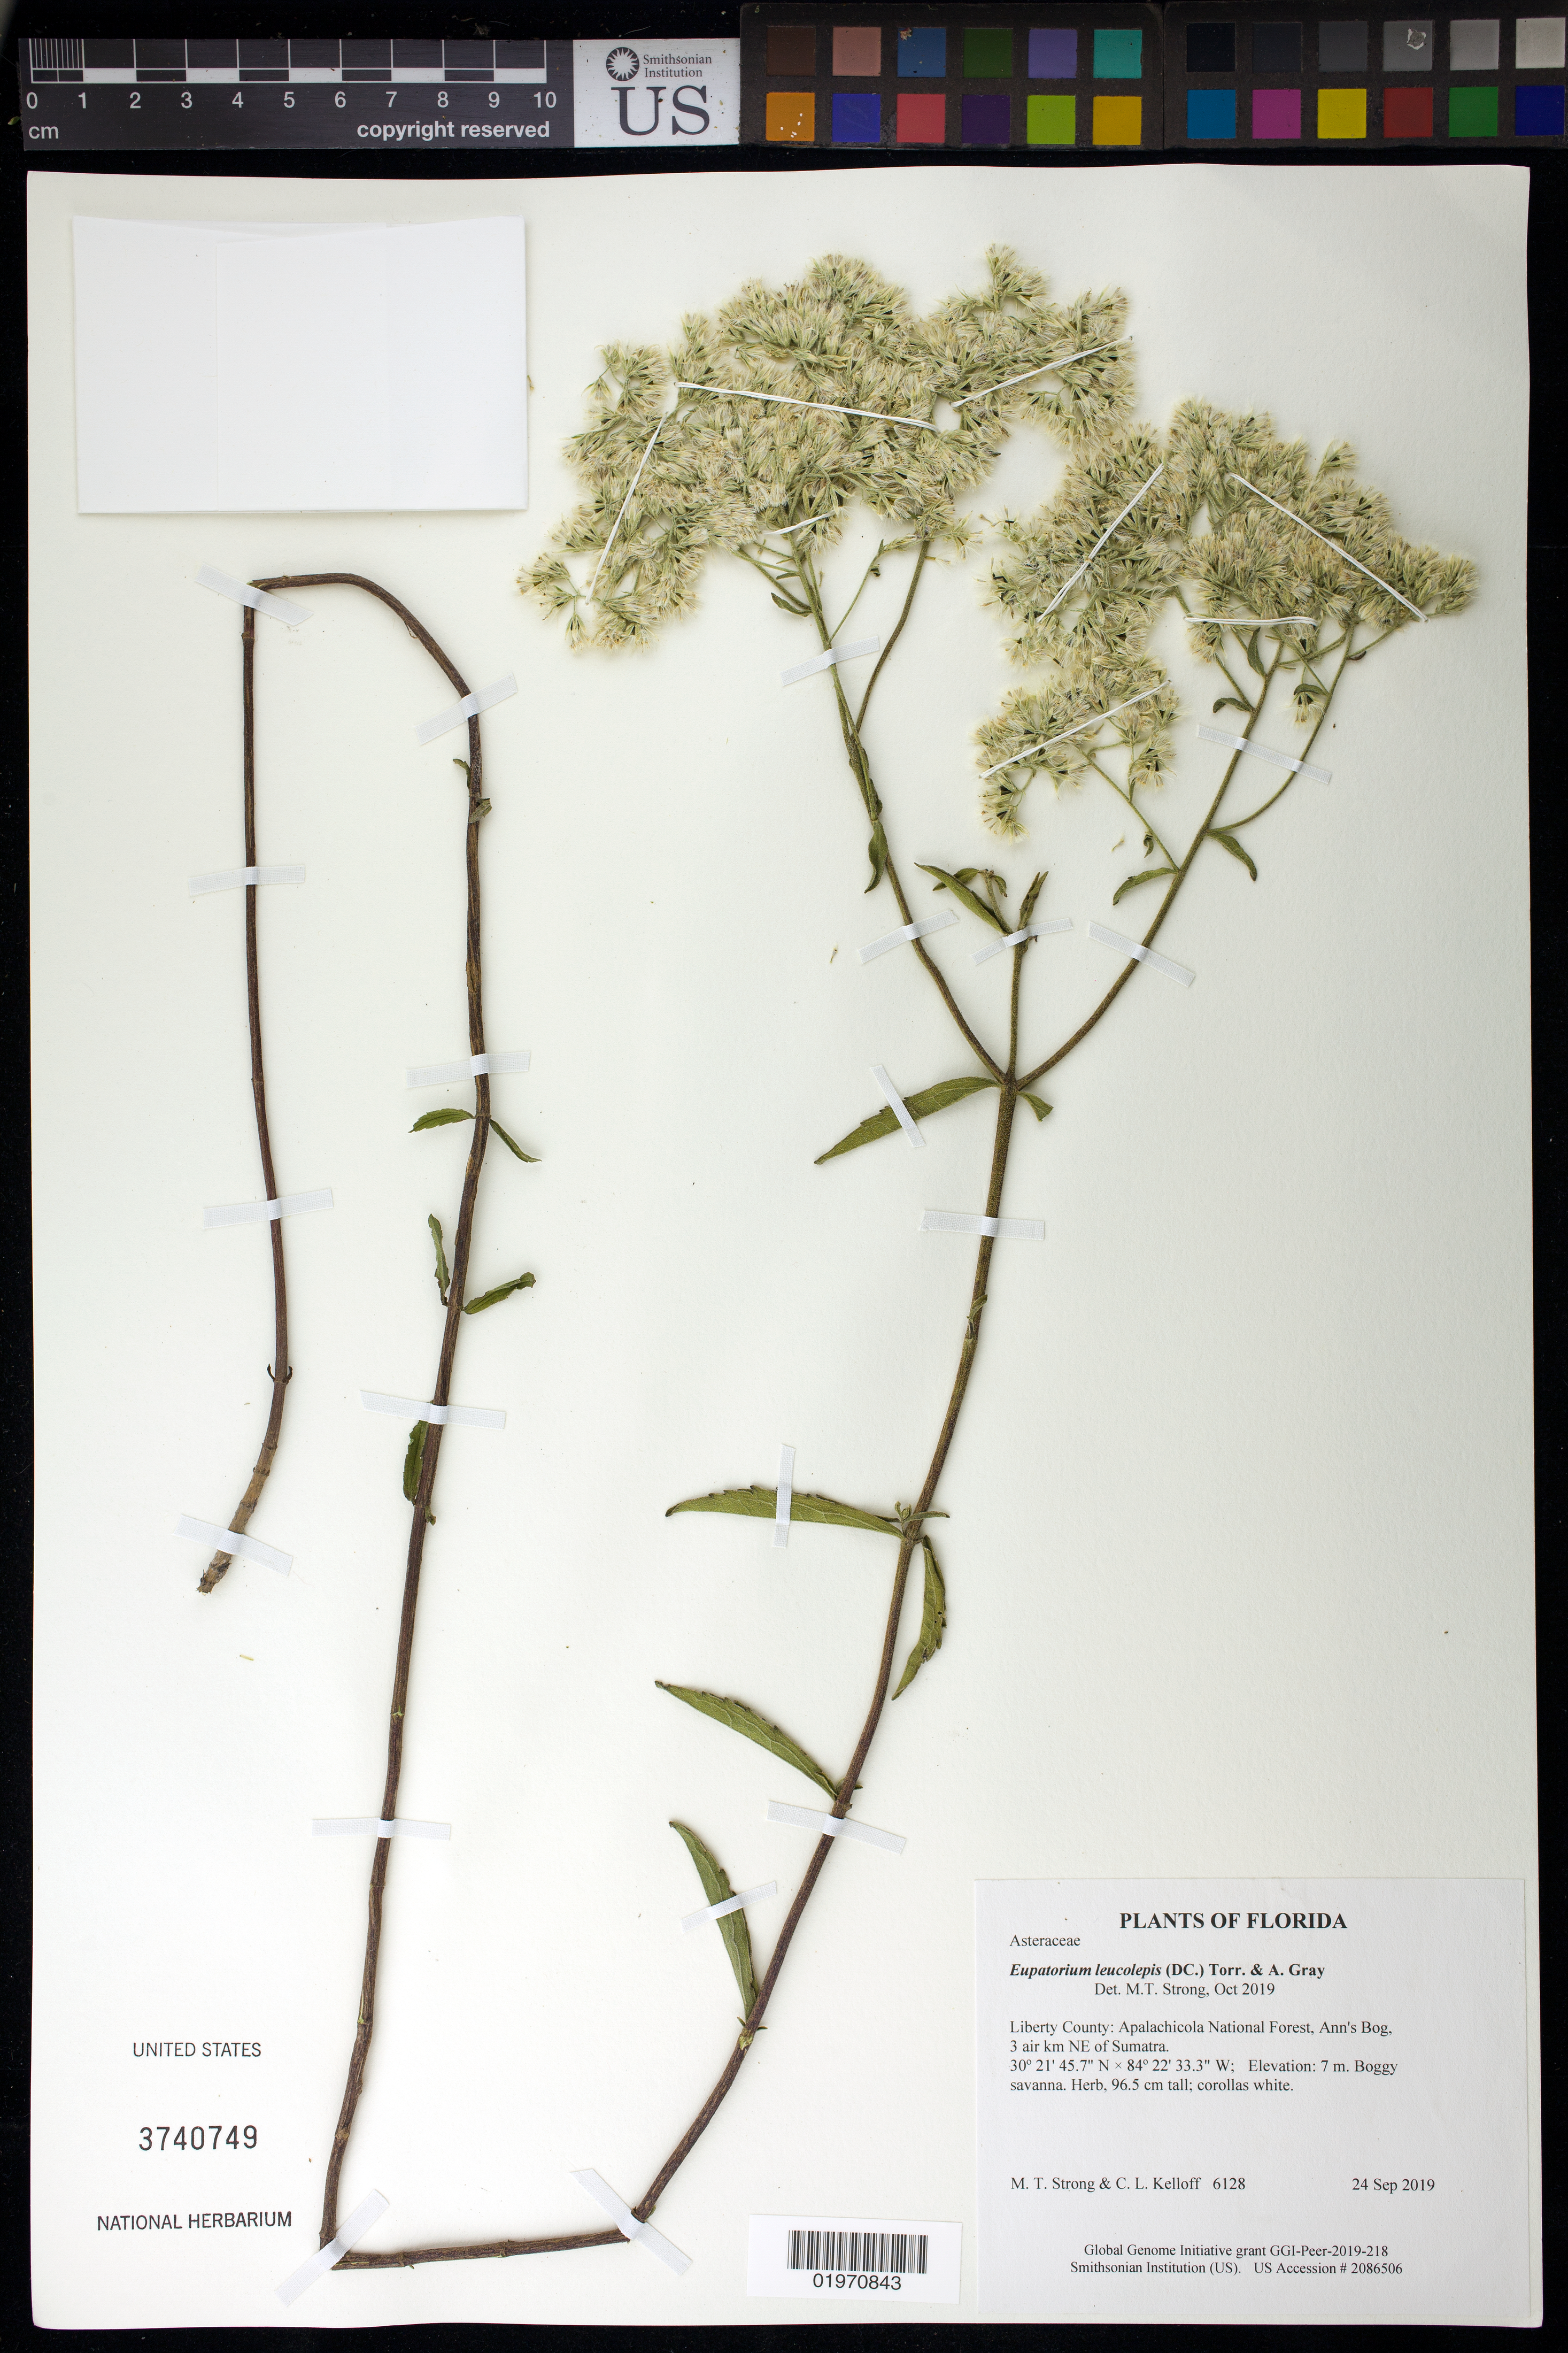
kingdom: Plantae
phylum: Tracheophyta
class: Magnoliopsida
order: Asterales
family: Asteraceae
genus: Eupatorium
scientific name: Eupatorium leucolepis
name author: (DC.) Torr. & A. Gray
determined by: Strong, Mark T., (BOT), Smithsonian Institution - National Museum of Natural History (UNITED STATES)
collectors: M. T. Strong & C. L. Kelloff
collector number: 6128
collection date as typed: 24 Sep 2019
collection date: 2019-09-24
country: United States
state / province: Florida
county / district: Liberty County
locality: Apalachicola National Forest, Ann's Bog, 3 air km NE of Sumatra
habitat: Boggy savanna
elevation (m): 7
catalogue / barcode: US 3740749